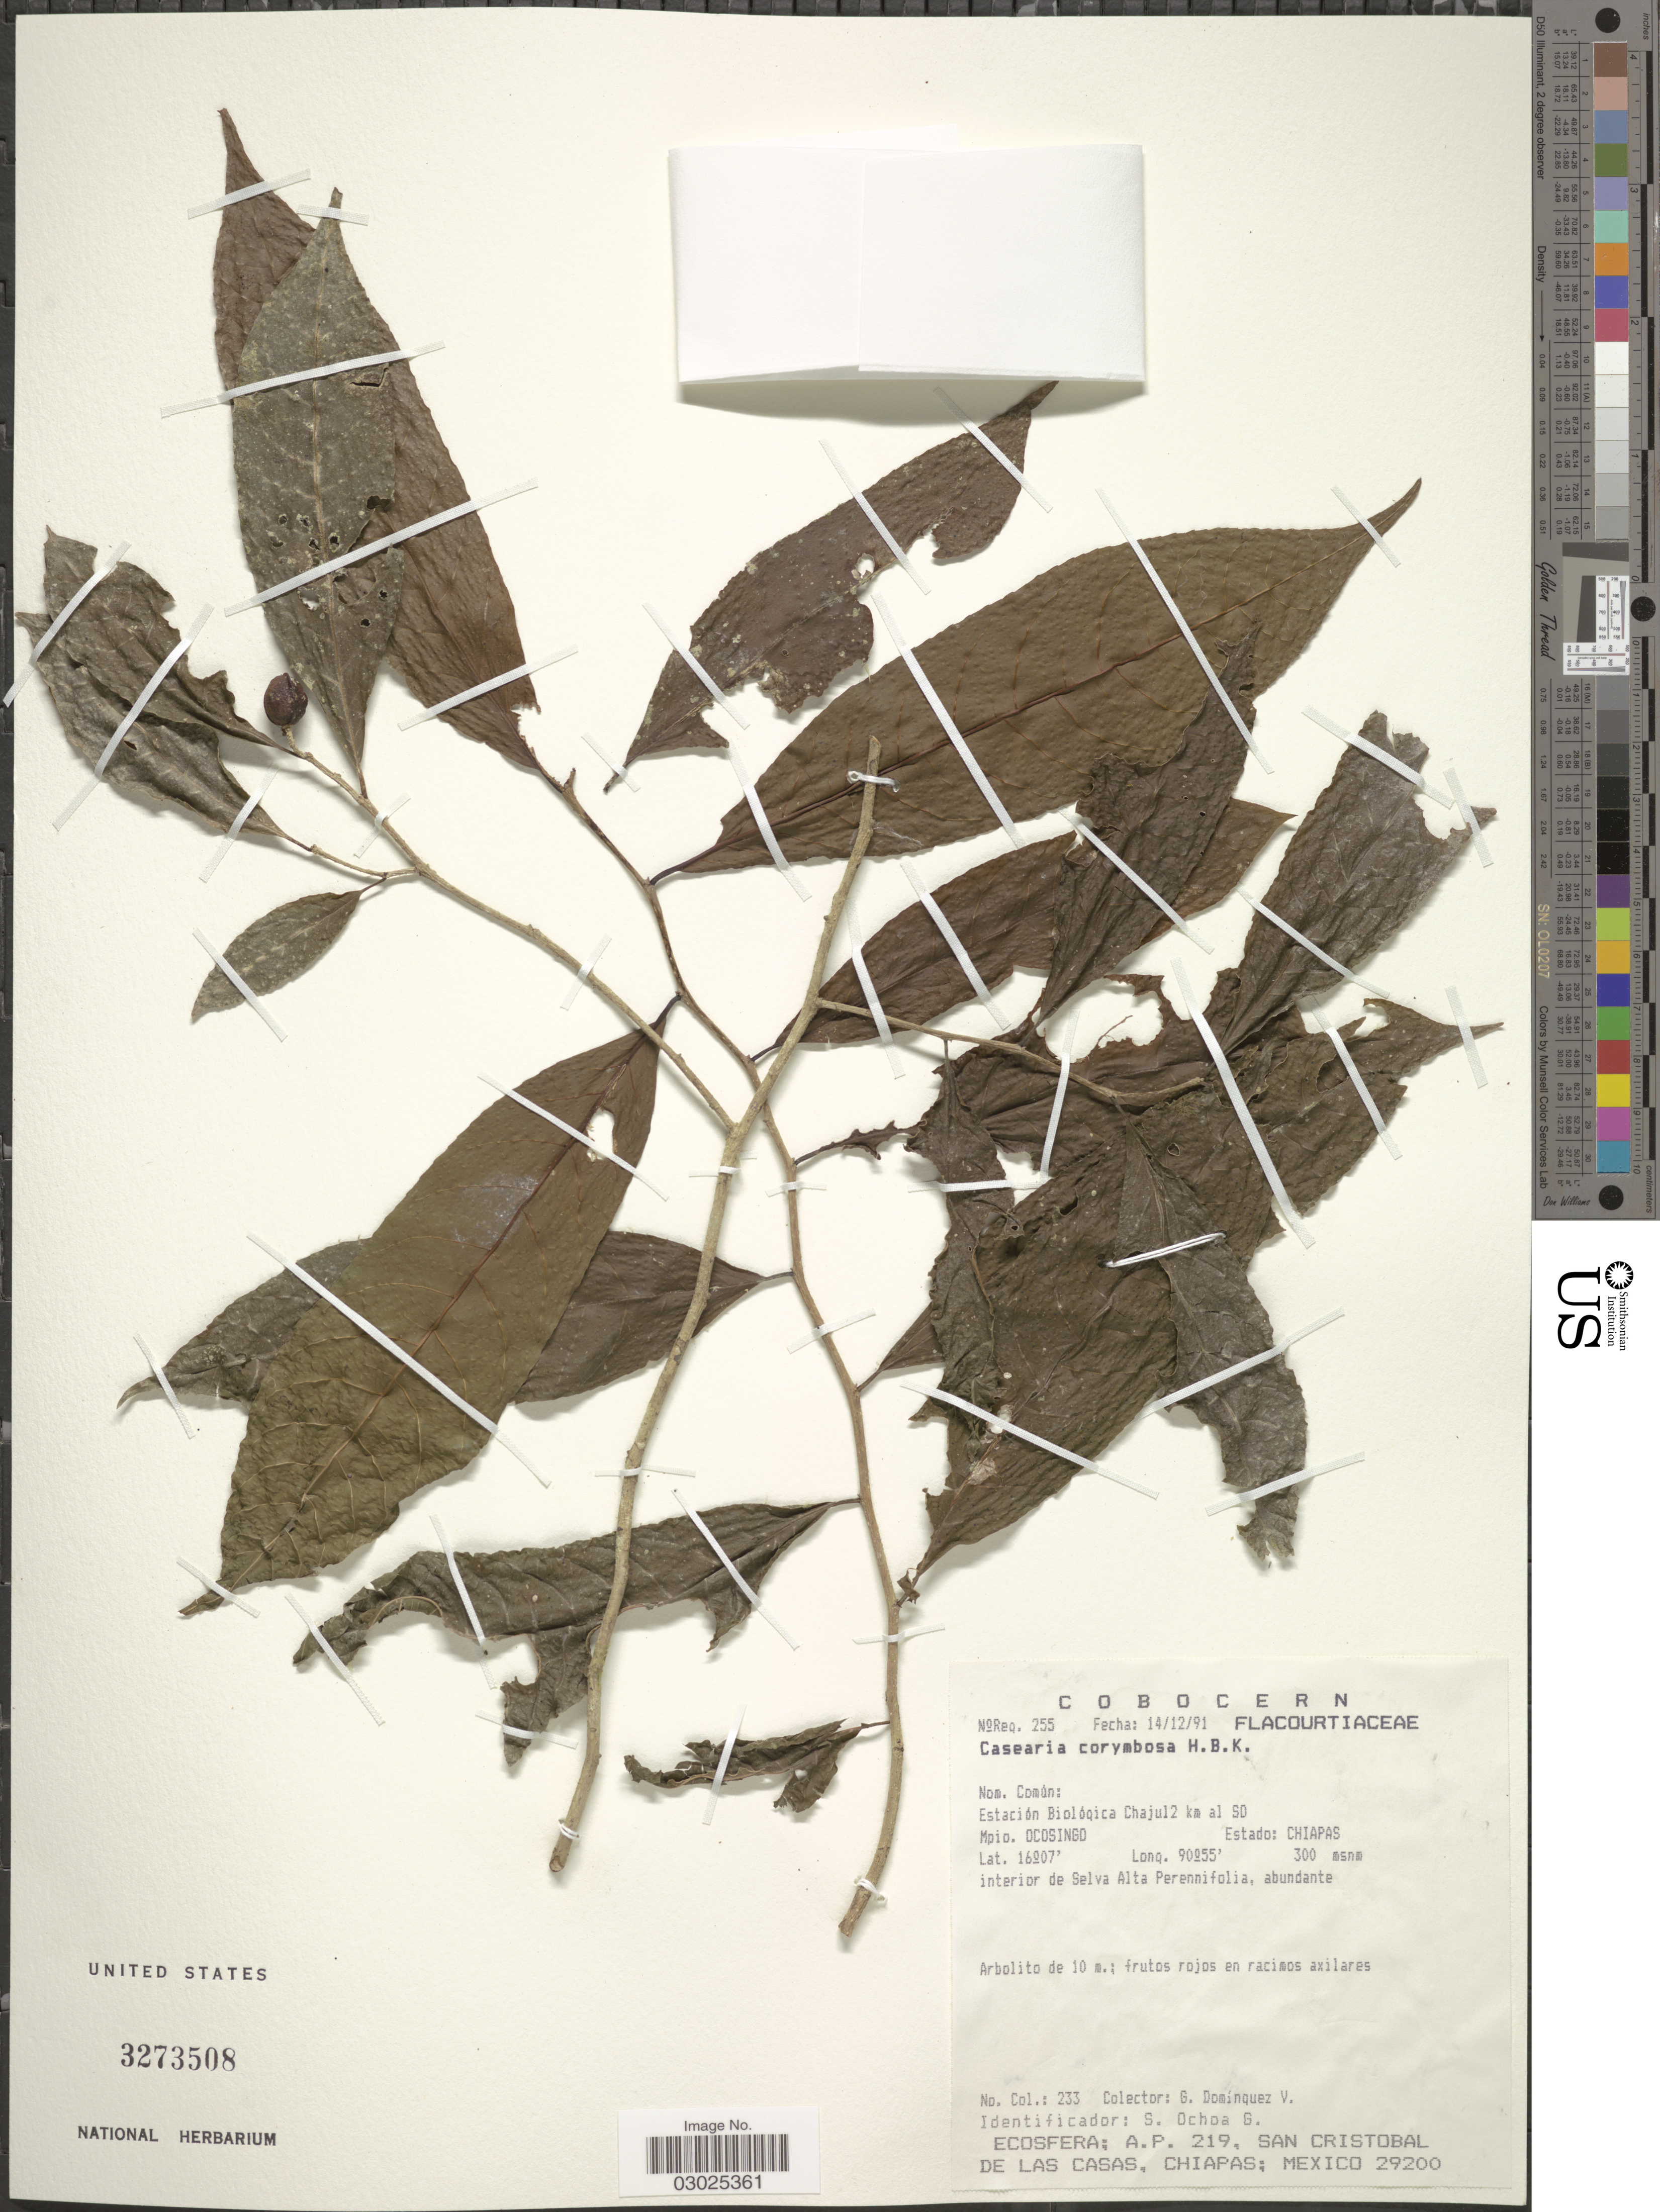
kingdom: Plantae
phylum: Tracheophyta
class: Magnoliopsida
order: Malpighiales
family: Salicaceae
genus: Casearia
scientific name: Casearia corymbosa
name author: Kunth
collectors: G. Domínguez V.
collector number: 233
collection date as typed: Transcribed d/m/y: 14/12/91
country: Mexico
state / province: Chiapas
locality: Estación Biológica Chajul2 km al SO. Mpio. Ocosingo.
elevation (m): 300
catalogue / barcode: US 3273508